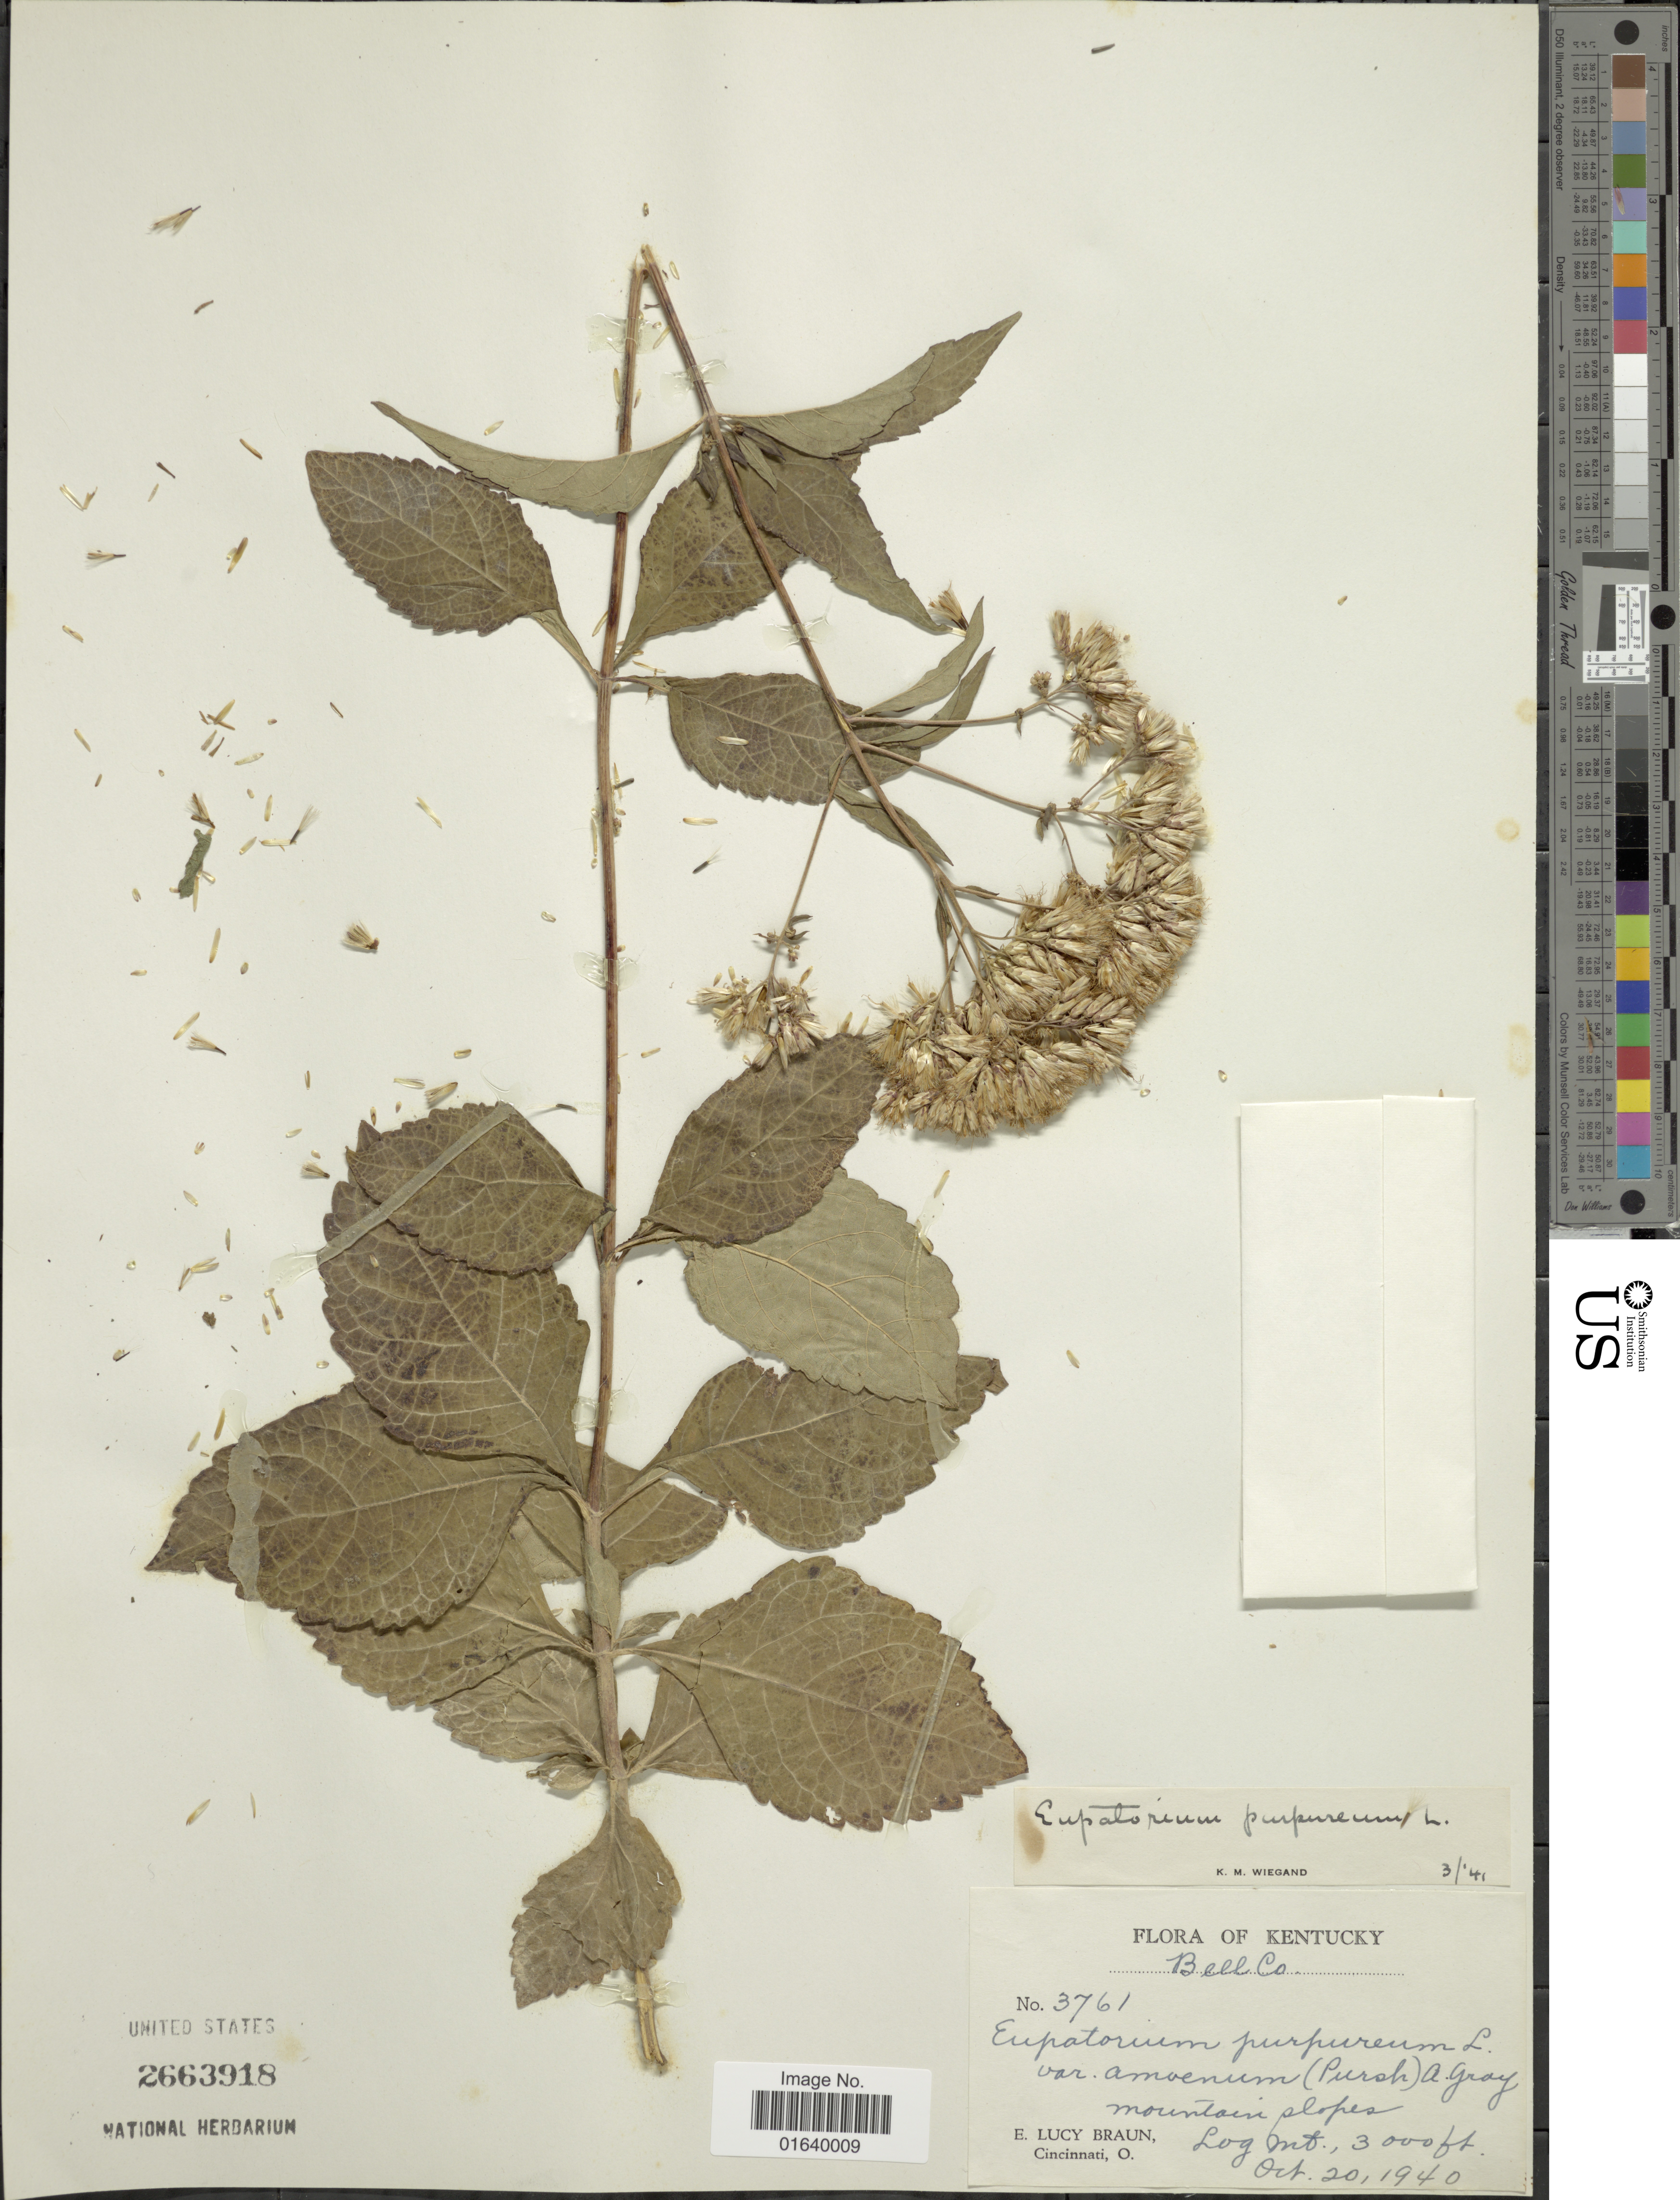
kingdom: Plantae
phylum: Tracheophyta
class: Magnoliopsida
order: Asterales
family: Asteraceae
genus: Eupatorium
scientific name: Eupatorium purpureum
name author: (L.) E.E. Lamont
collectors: E. L. Braun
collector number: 3761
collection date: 1940-10-20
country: United States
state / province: Kentucky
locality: Kentucky, Bell Co., Mountain slopes, Log Mt.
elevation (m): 914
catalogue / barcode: US 2663918